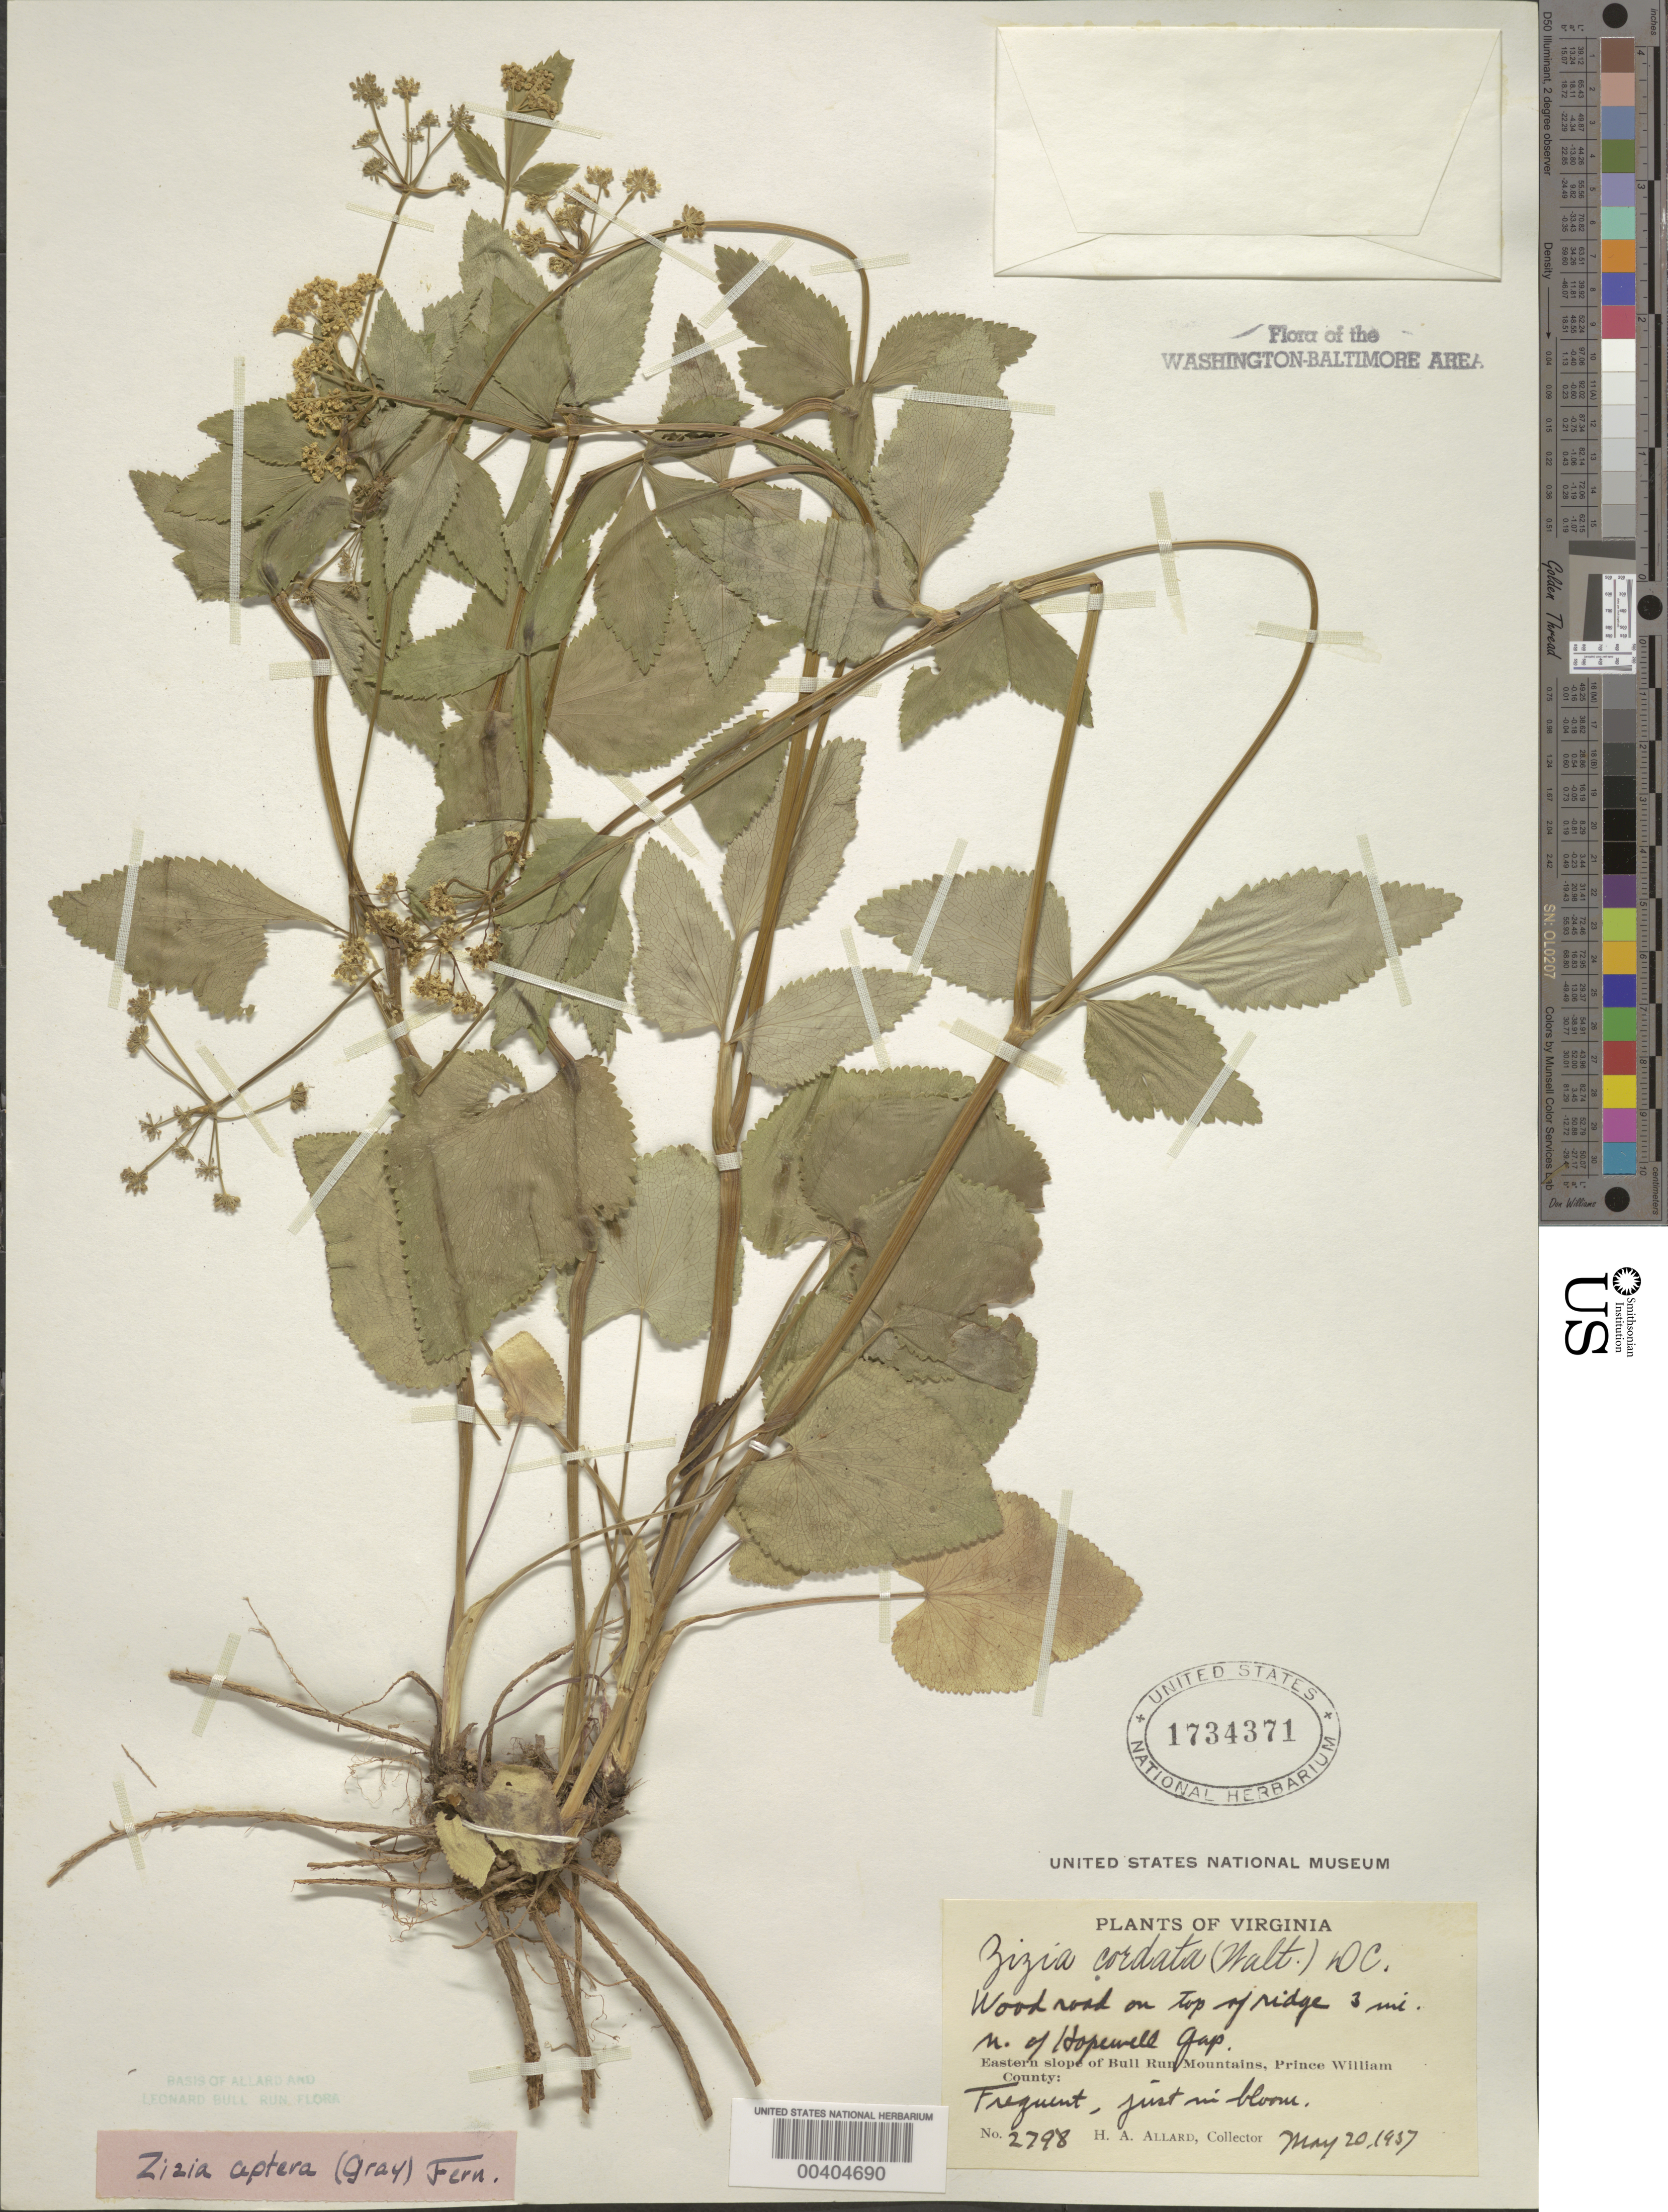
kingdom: Plantae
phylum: Tracheophyta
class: Magnoliopsida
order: Apiales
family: Apiaceae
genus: Zizia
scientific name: Zizia aptera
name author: (A. Gray) Fernald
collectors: H. A. Allard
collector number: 2798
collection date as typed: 20 May 1937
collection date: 1937-05-20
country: United States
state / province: Virginia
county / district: Prince William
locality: N of Hopewell Gap, eastern slope of Bull Run Mts.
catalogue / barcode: US 1734371